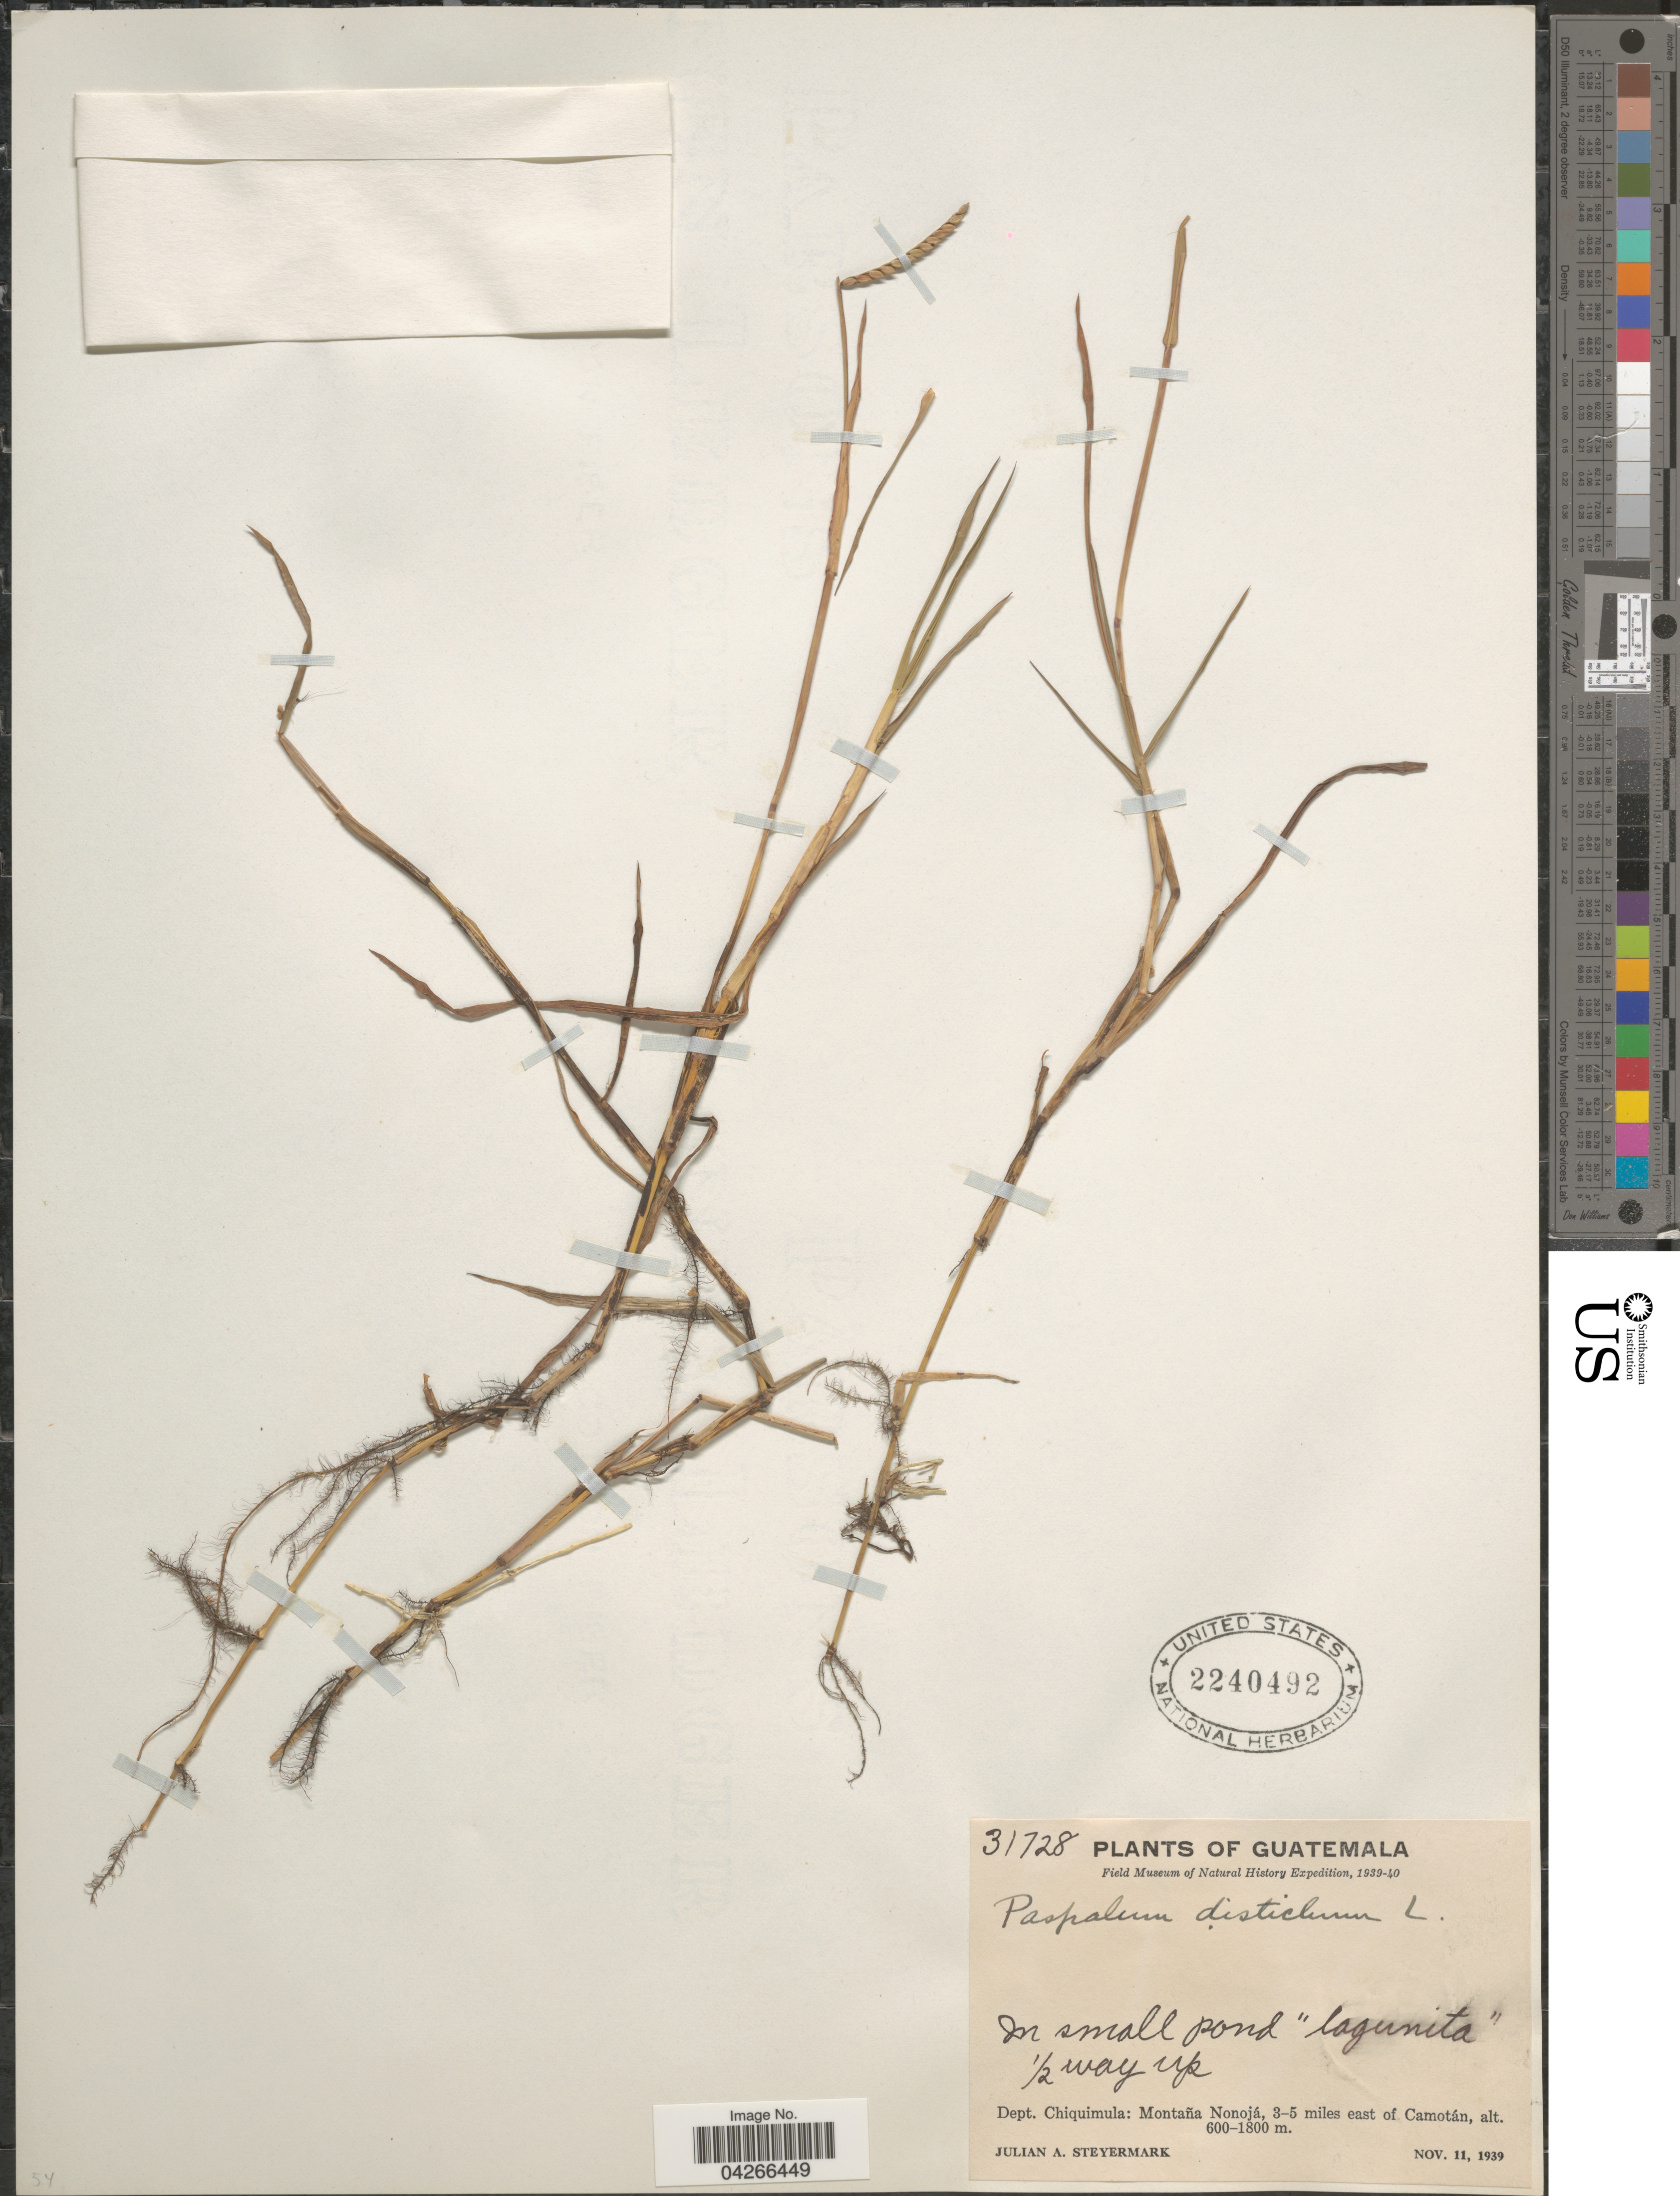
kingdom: Plantae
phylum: Tracheophyta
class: Liliopsida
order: Poales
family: Poaceae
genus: Paspalum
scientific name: Paspalum distichum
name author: L.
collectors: J. Steyermark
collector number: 31728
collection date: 1939-11-11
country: Guatemala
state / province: Chiquimula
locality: Field Museum of Natural History Expedition, 1939-40. In small pond "lagunita" ½ way up. Dept. Chiquimula: Montaña Nonojá, 3-5 miles east of Camotán.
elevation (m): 600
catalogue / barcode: US 2240492